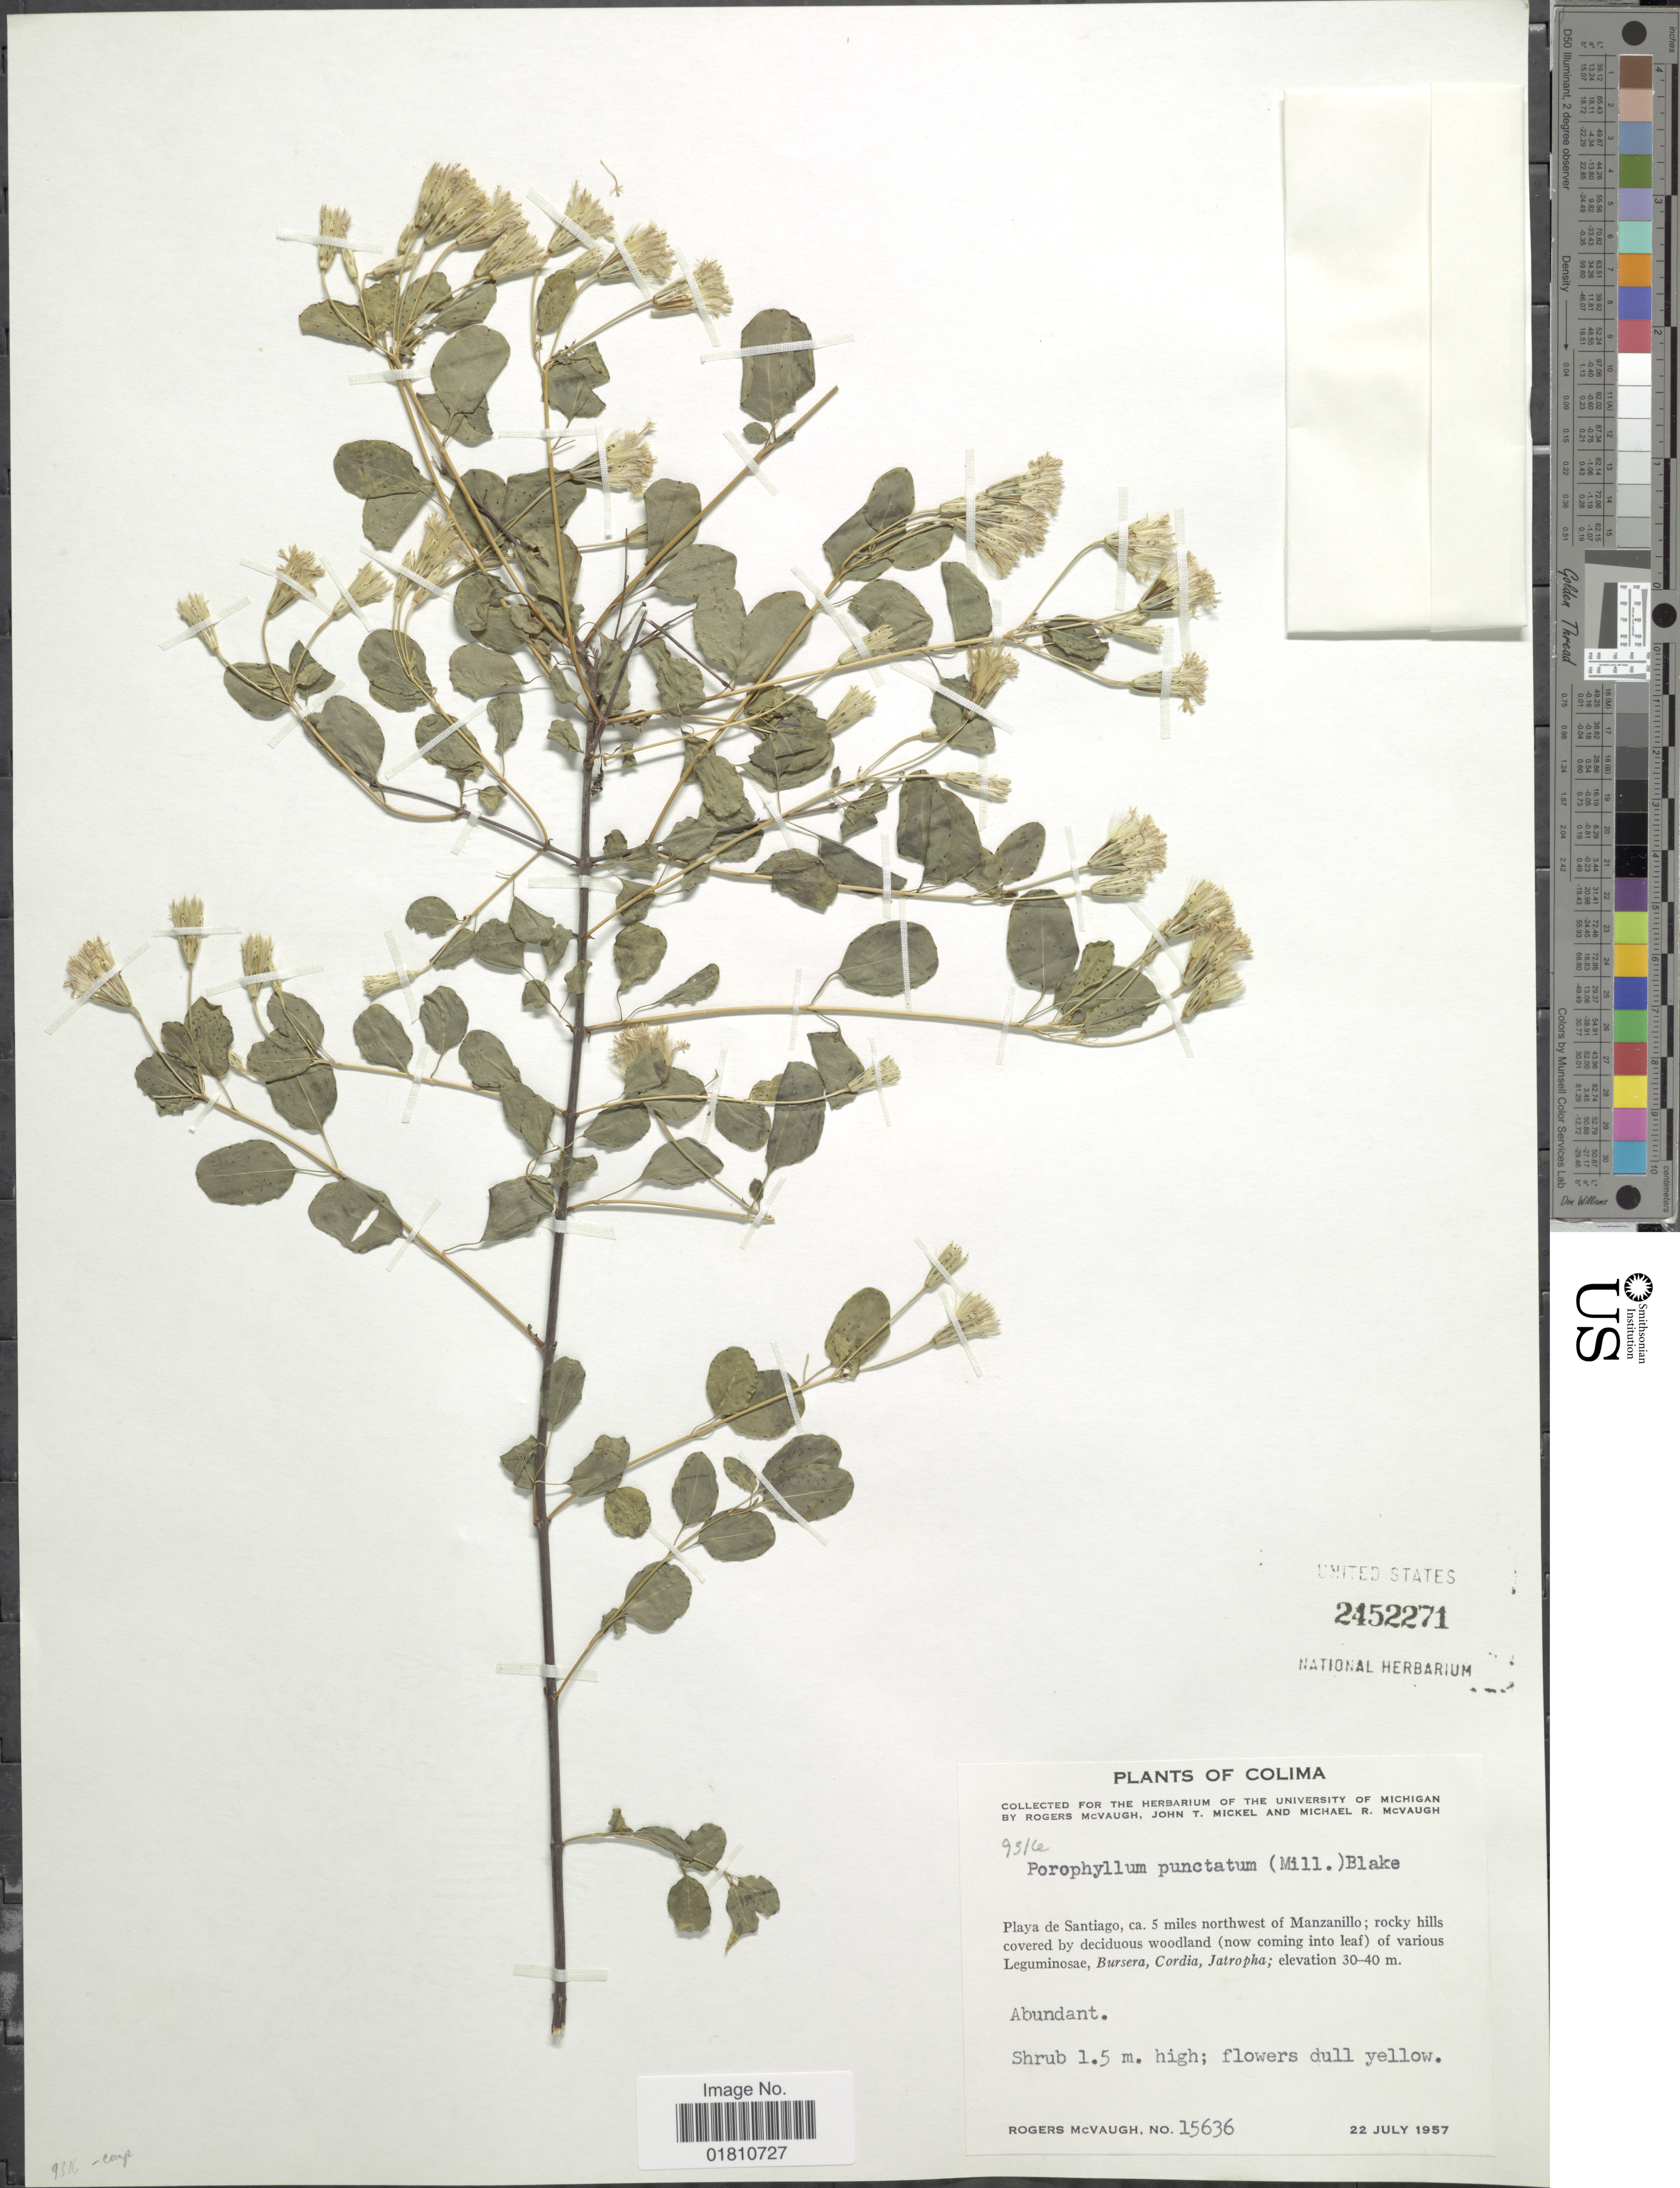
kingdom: Plantae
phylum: Tracheophyta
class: Magnoliopsida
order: Asterales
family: Asteraceae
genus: Porophyllum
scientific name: Porophyllum punctatum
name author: (Mill.) S.F. Blake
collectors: R. McVaugh, J. T. Mickel & M. R. McVaugh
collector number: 15636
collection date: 1957-07-22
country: Mexico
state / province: Colima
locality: Playa de Santiago, ca. 5 miles northwest of Manzanillo.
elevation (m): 30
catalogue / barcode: US 2452271